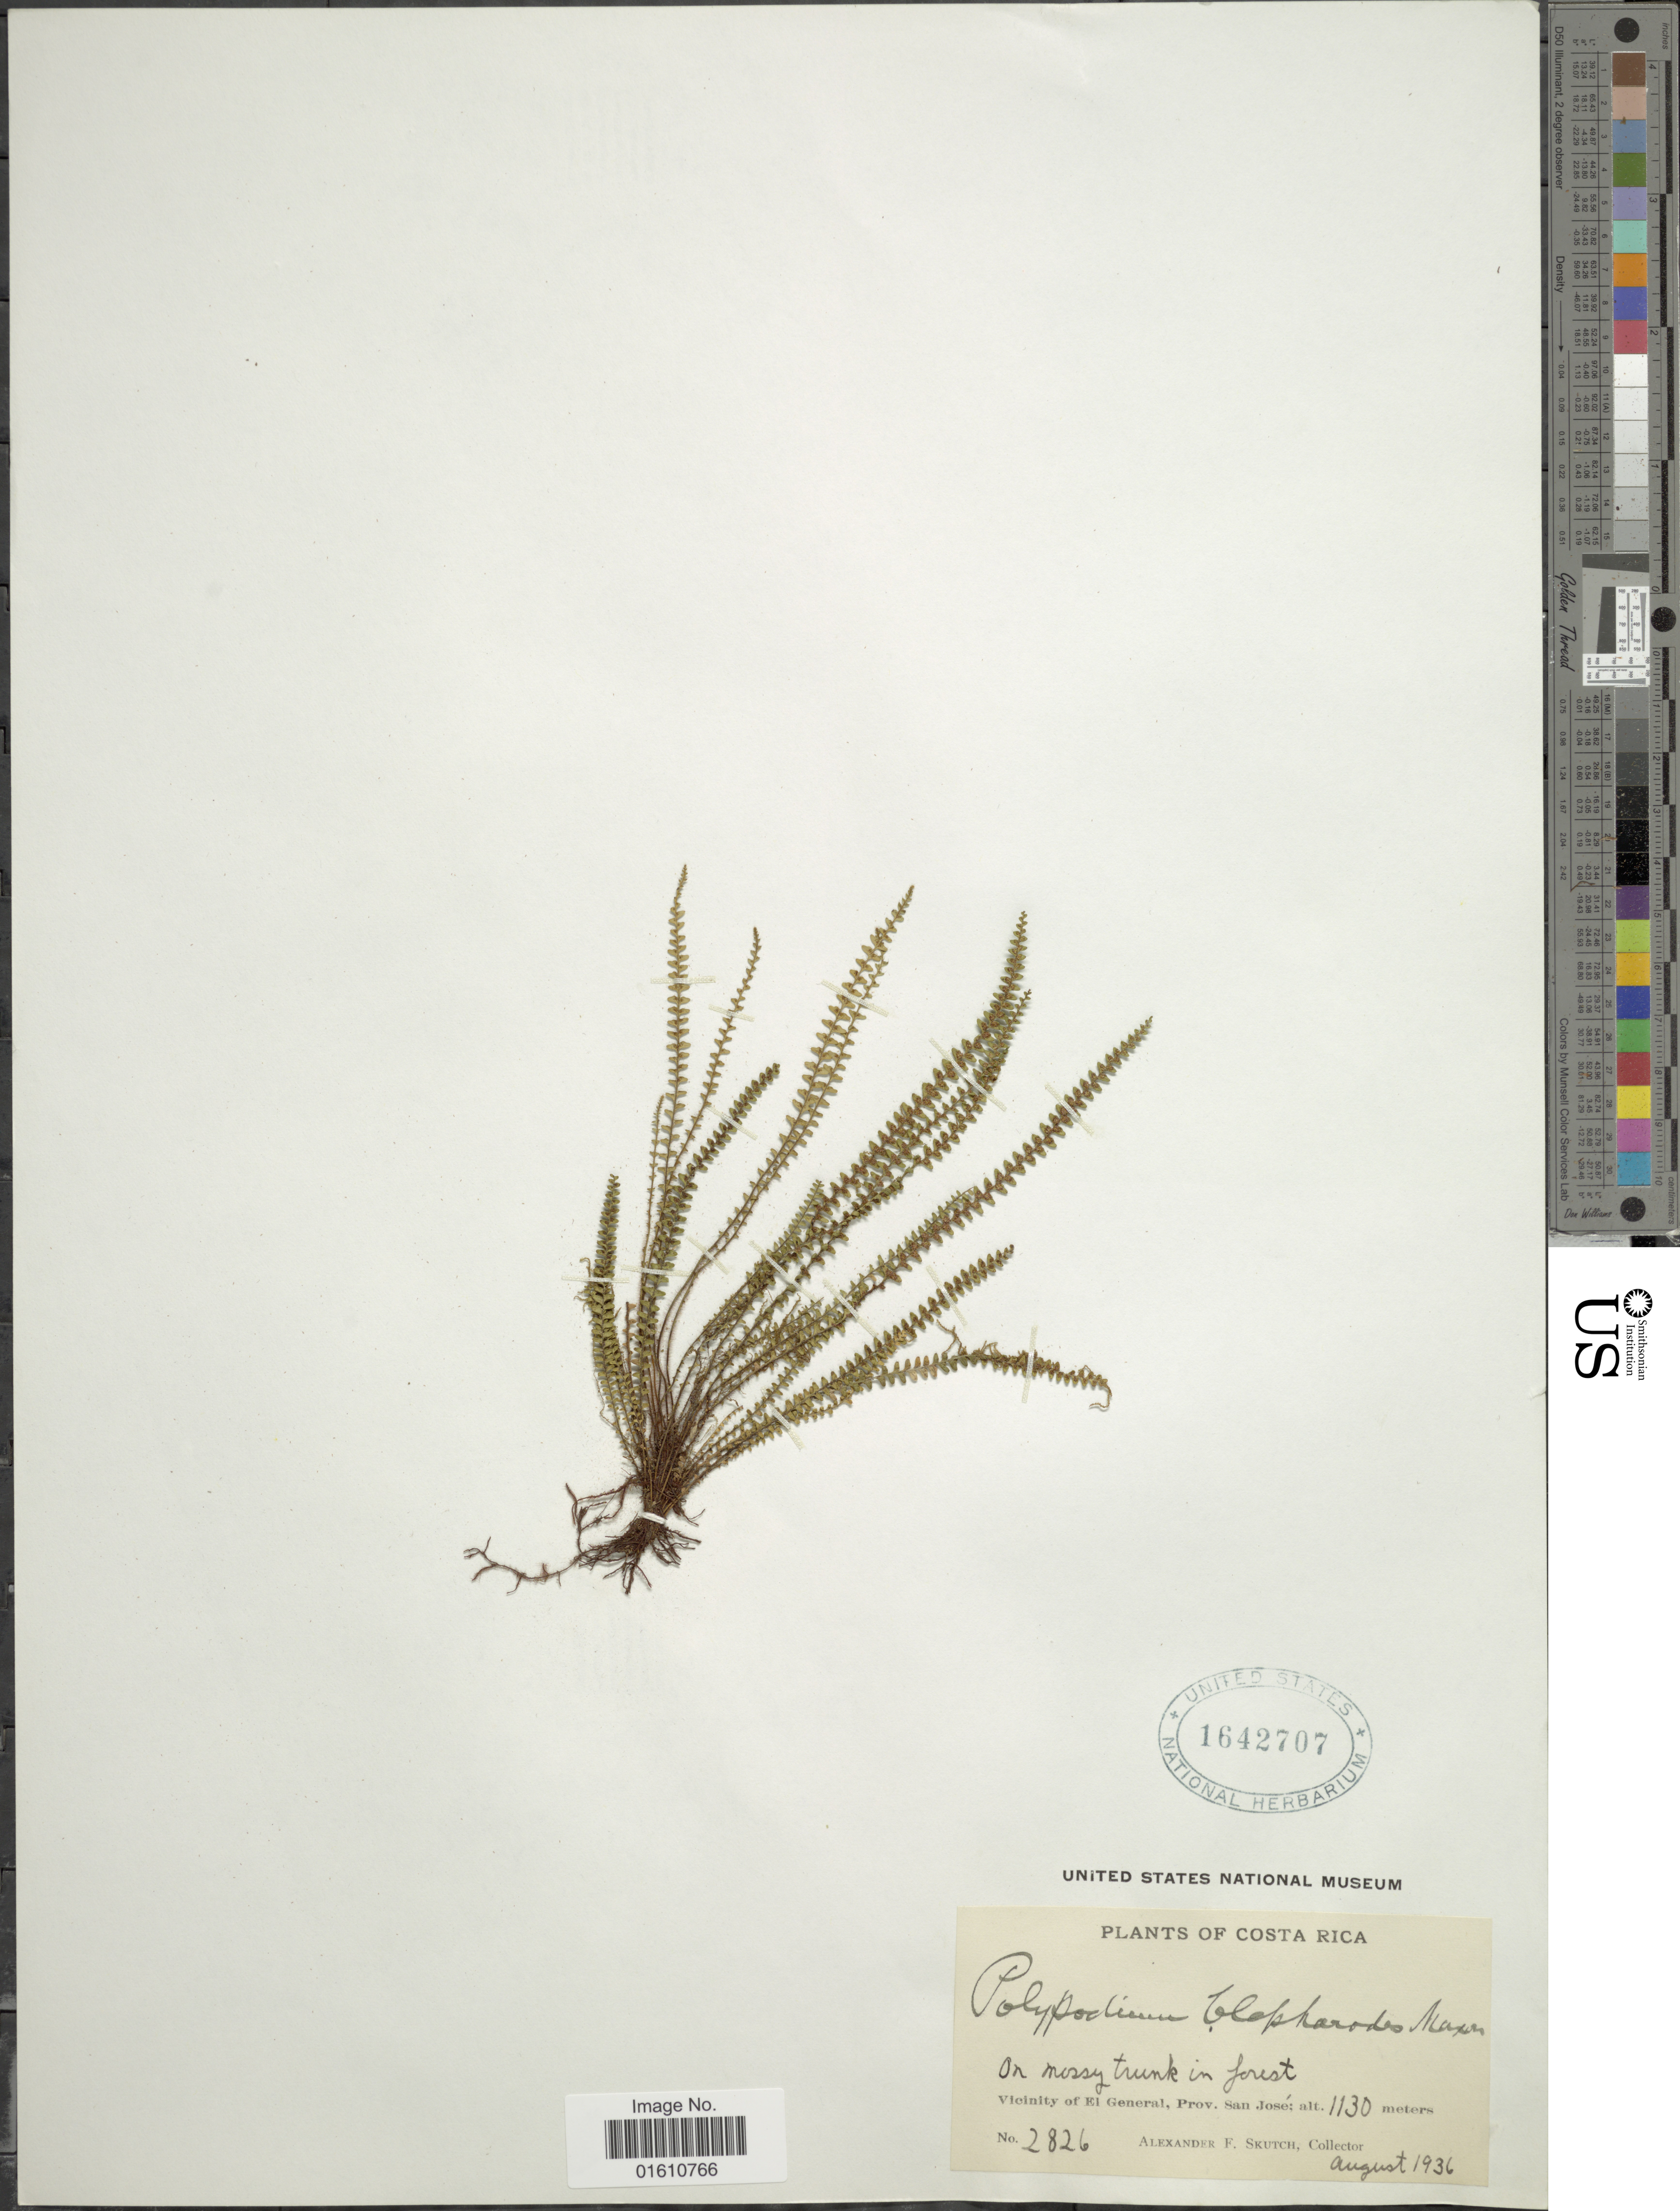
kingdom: Plantae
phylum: Tracheophyta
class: Polypodiopsida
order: Polypodiales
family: Polypodiaceae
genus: Moranopteris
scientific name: Moranopteris taenifolia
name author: (Jenman) R. Y. Hirai & J. Prado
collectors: A. F. Skutch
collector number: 2826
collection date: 1936-08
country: Costa Rica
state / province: San José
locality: Vicinity of El General, Prov. San Jose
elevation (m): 1130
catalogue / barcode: US 1642707